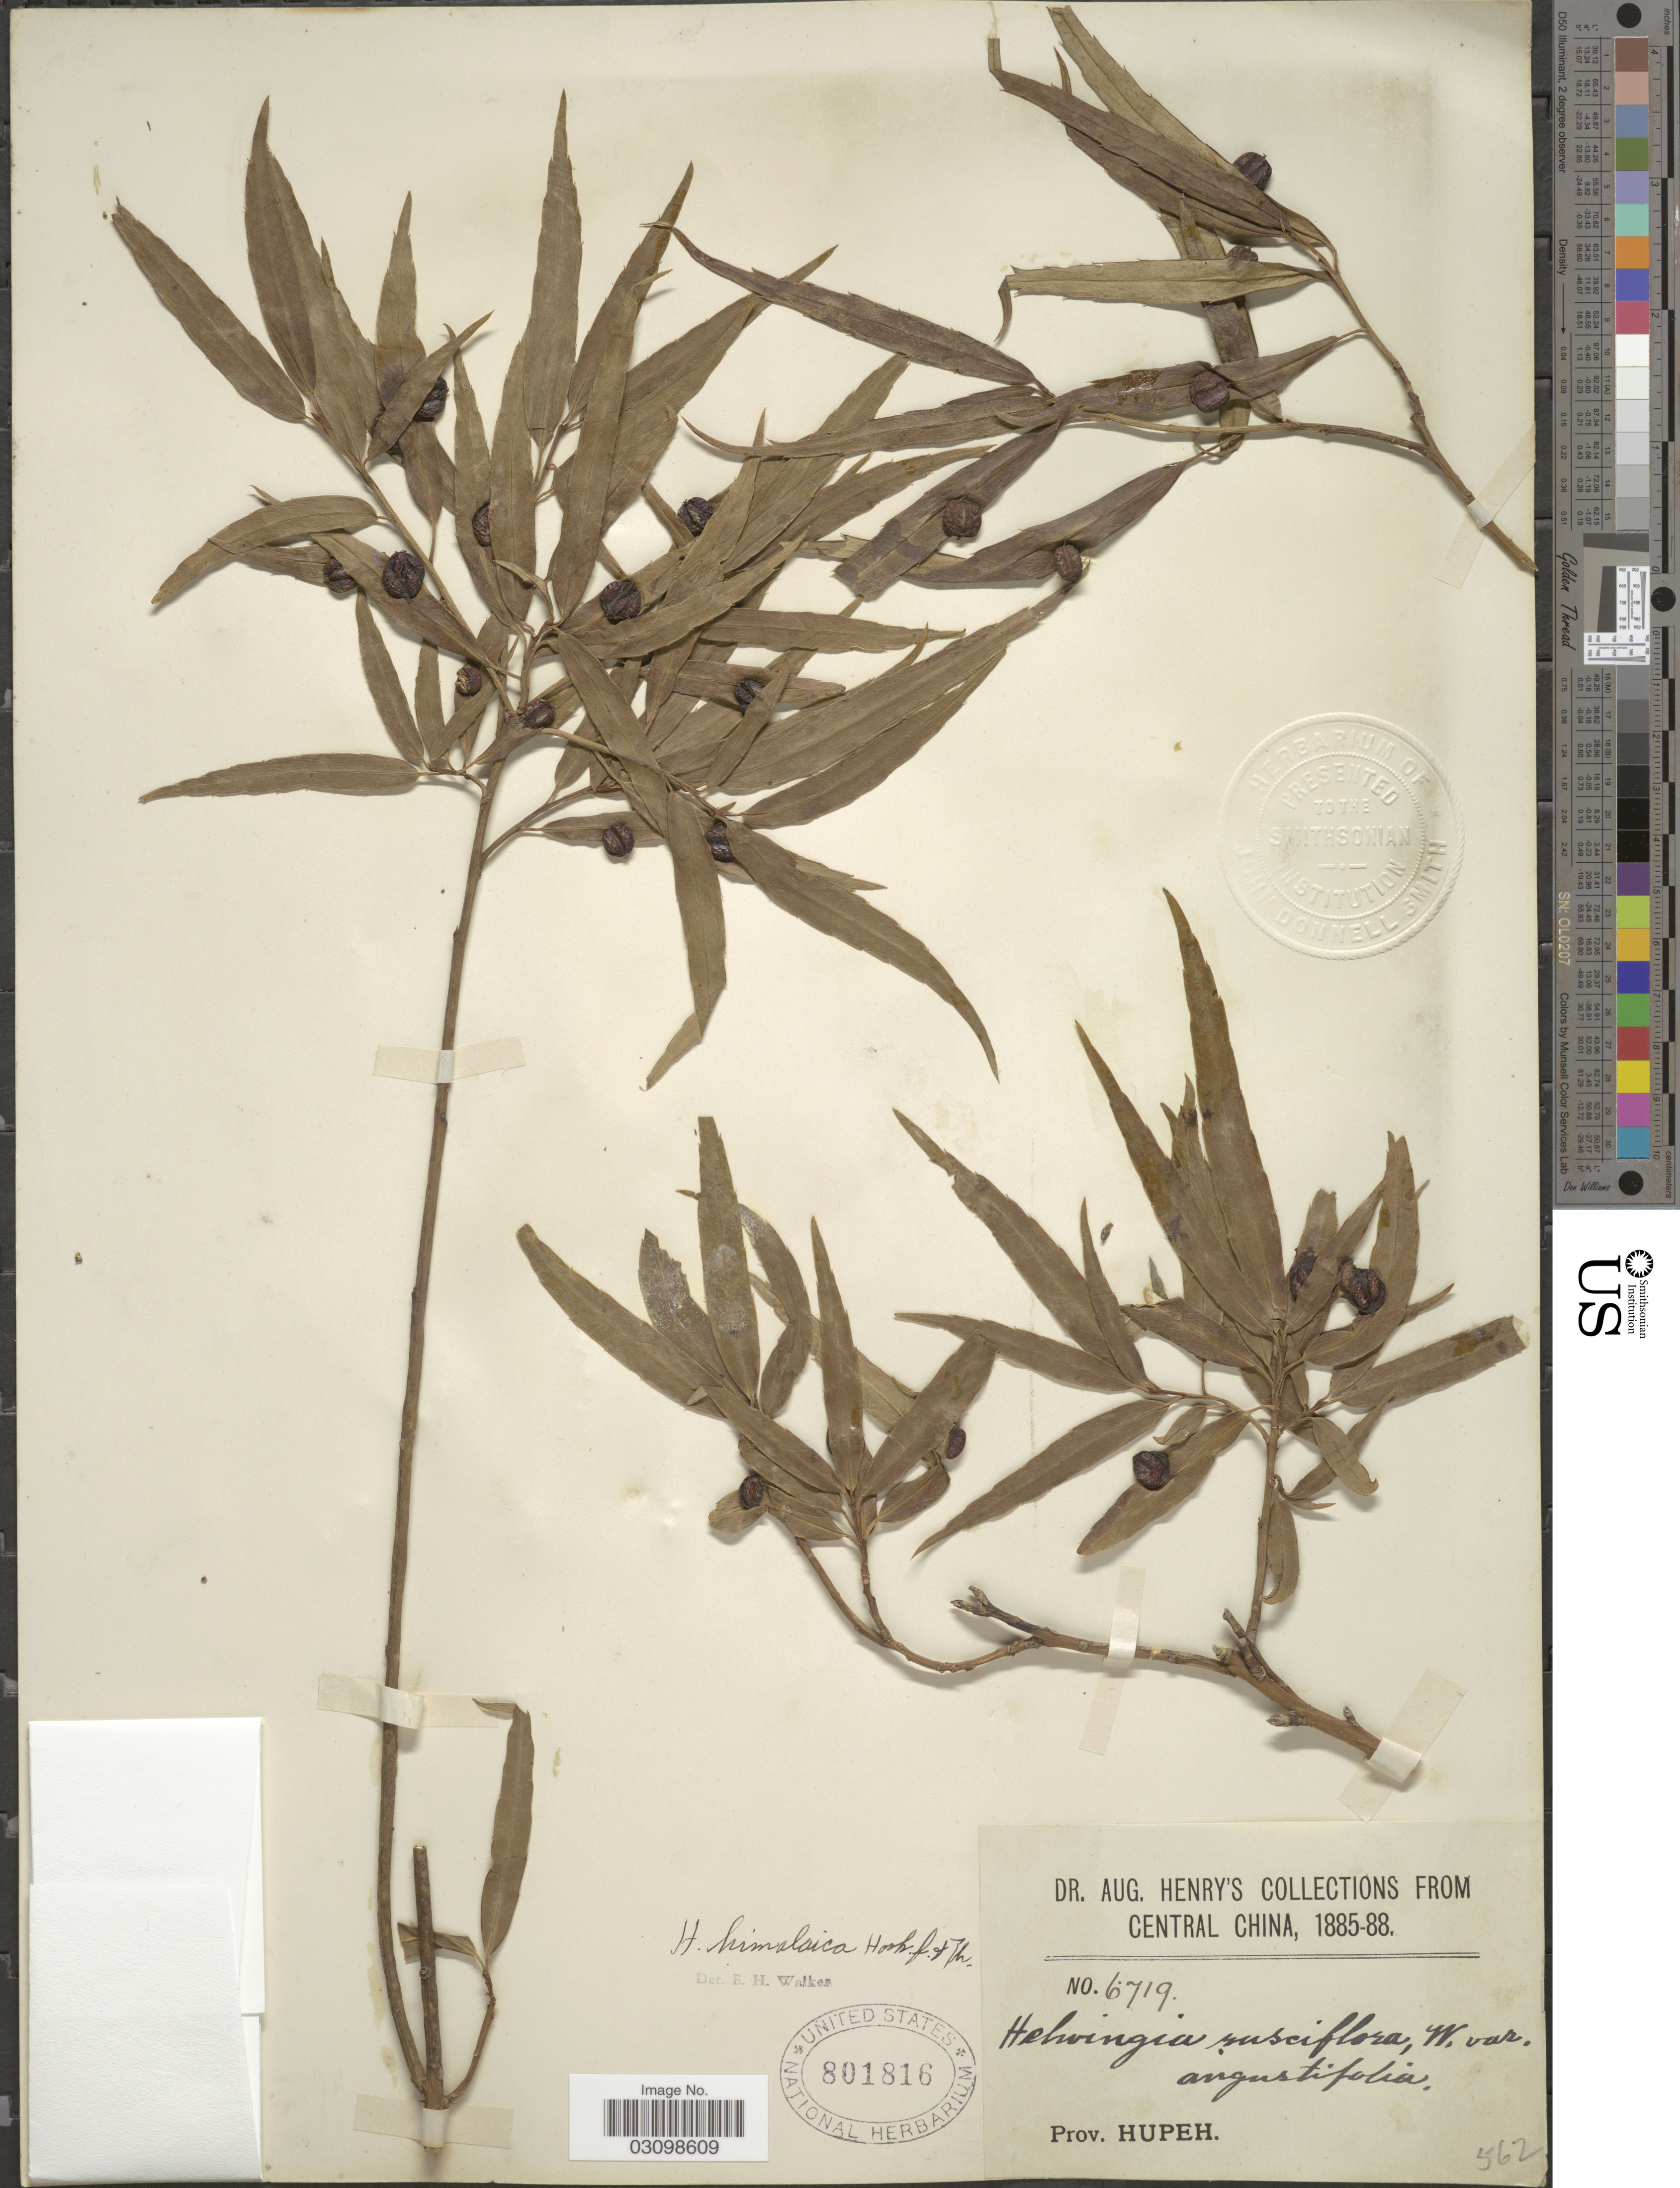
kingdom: Plantae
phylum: Tracheophyta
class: Magnoliopsida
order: Aquifoliales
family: Helwingiaceae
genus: Helwingia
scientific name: Helwingia himalaica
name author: Hook. f. & Thomson ex C.B. Clarke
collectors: A. Henry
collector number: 6719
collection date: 1885/1888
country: China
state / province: Hubei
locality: Central China, Prov. Hupeh.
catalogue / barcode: US 801816